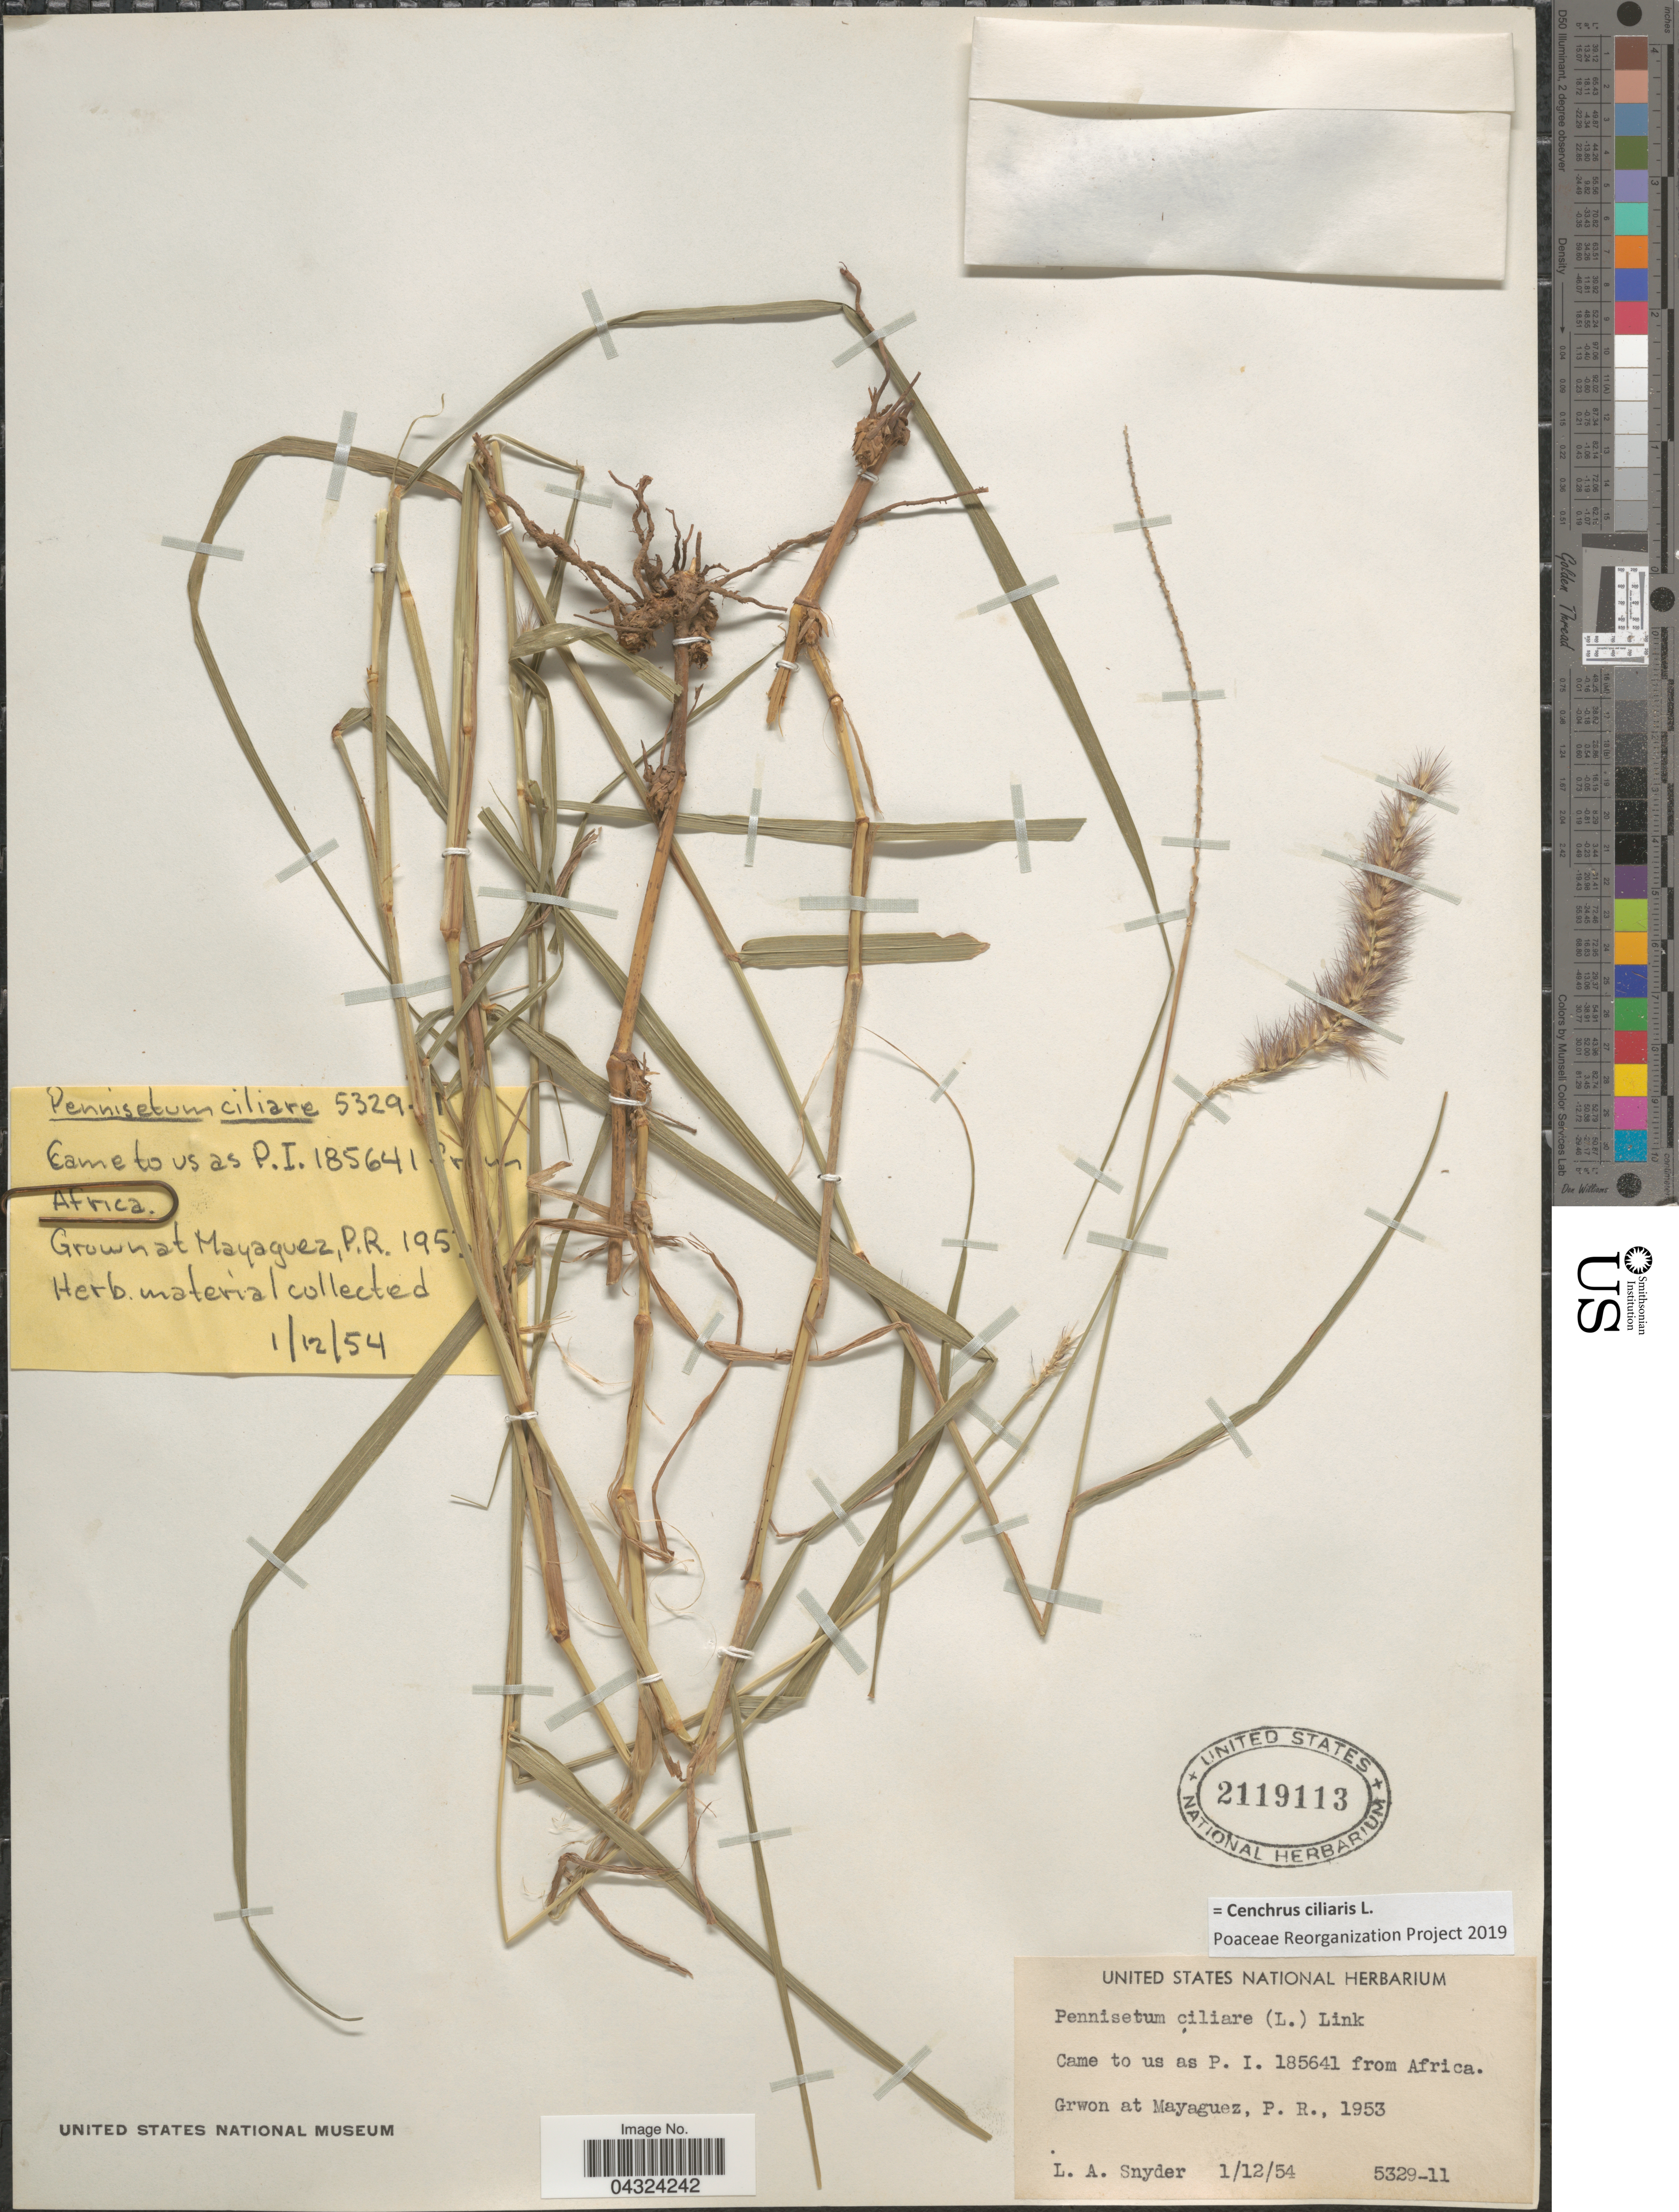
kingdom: Plantae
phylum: Tracheophyta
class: Liliopsida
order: Poales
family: Poaceae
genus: Cenchrus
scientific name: Cenchrus ciliaris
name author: L.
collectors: L. Snyder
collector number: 5329-11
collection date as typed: Transcribed d/m/y: 1/12/54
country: Puerto Rico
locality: Grown at Mayaguez, P. R.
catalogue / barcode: US 2119113